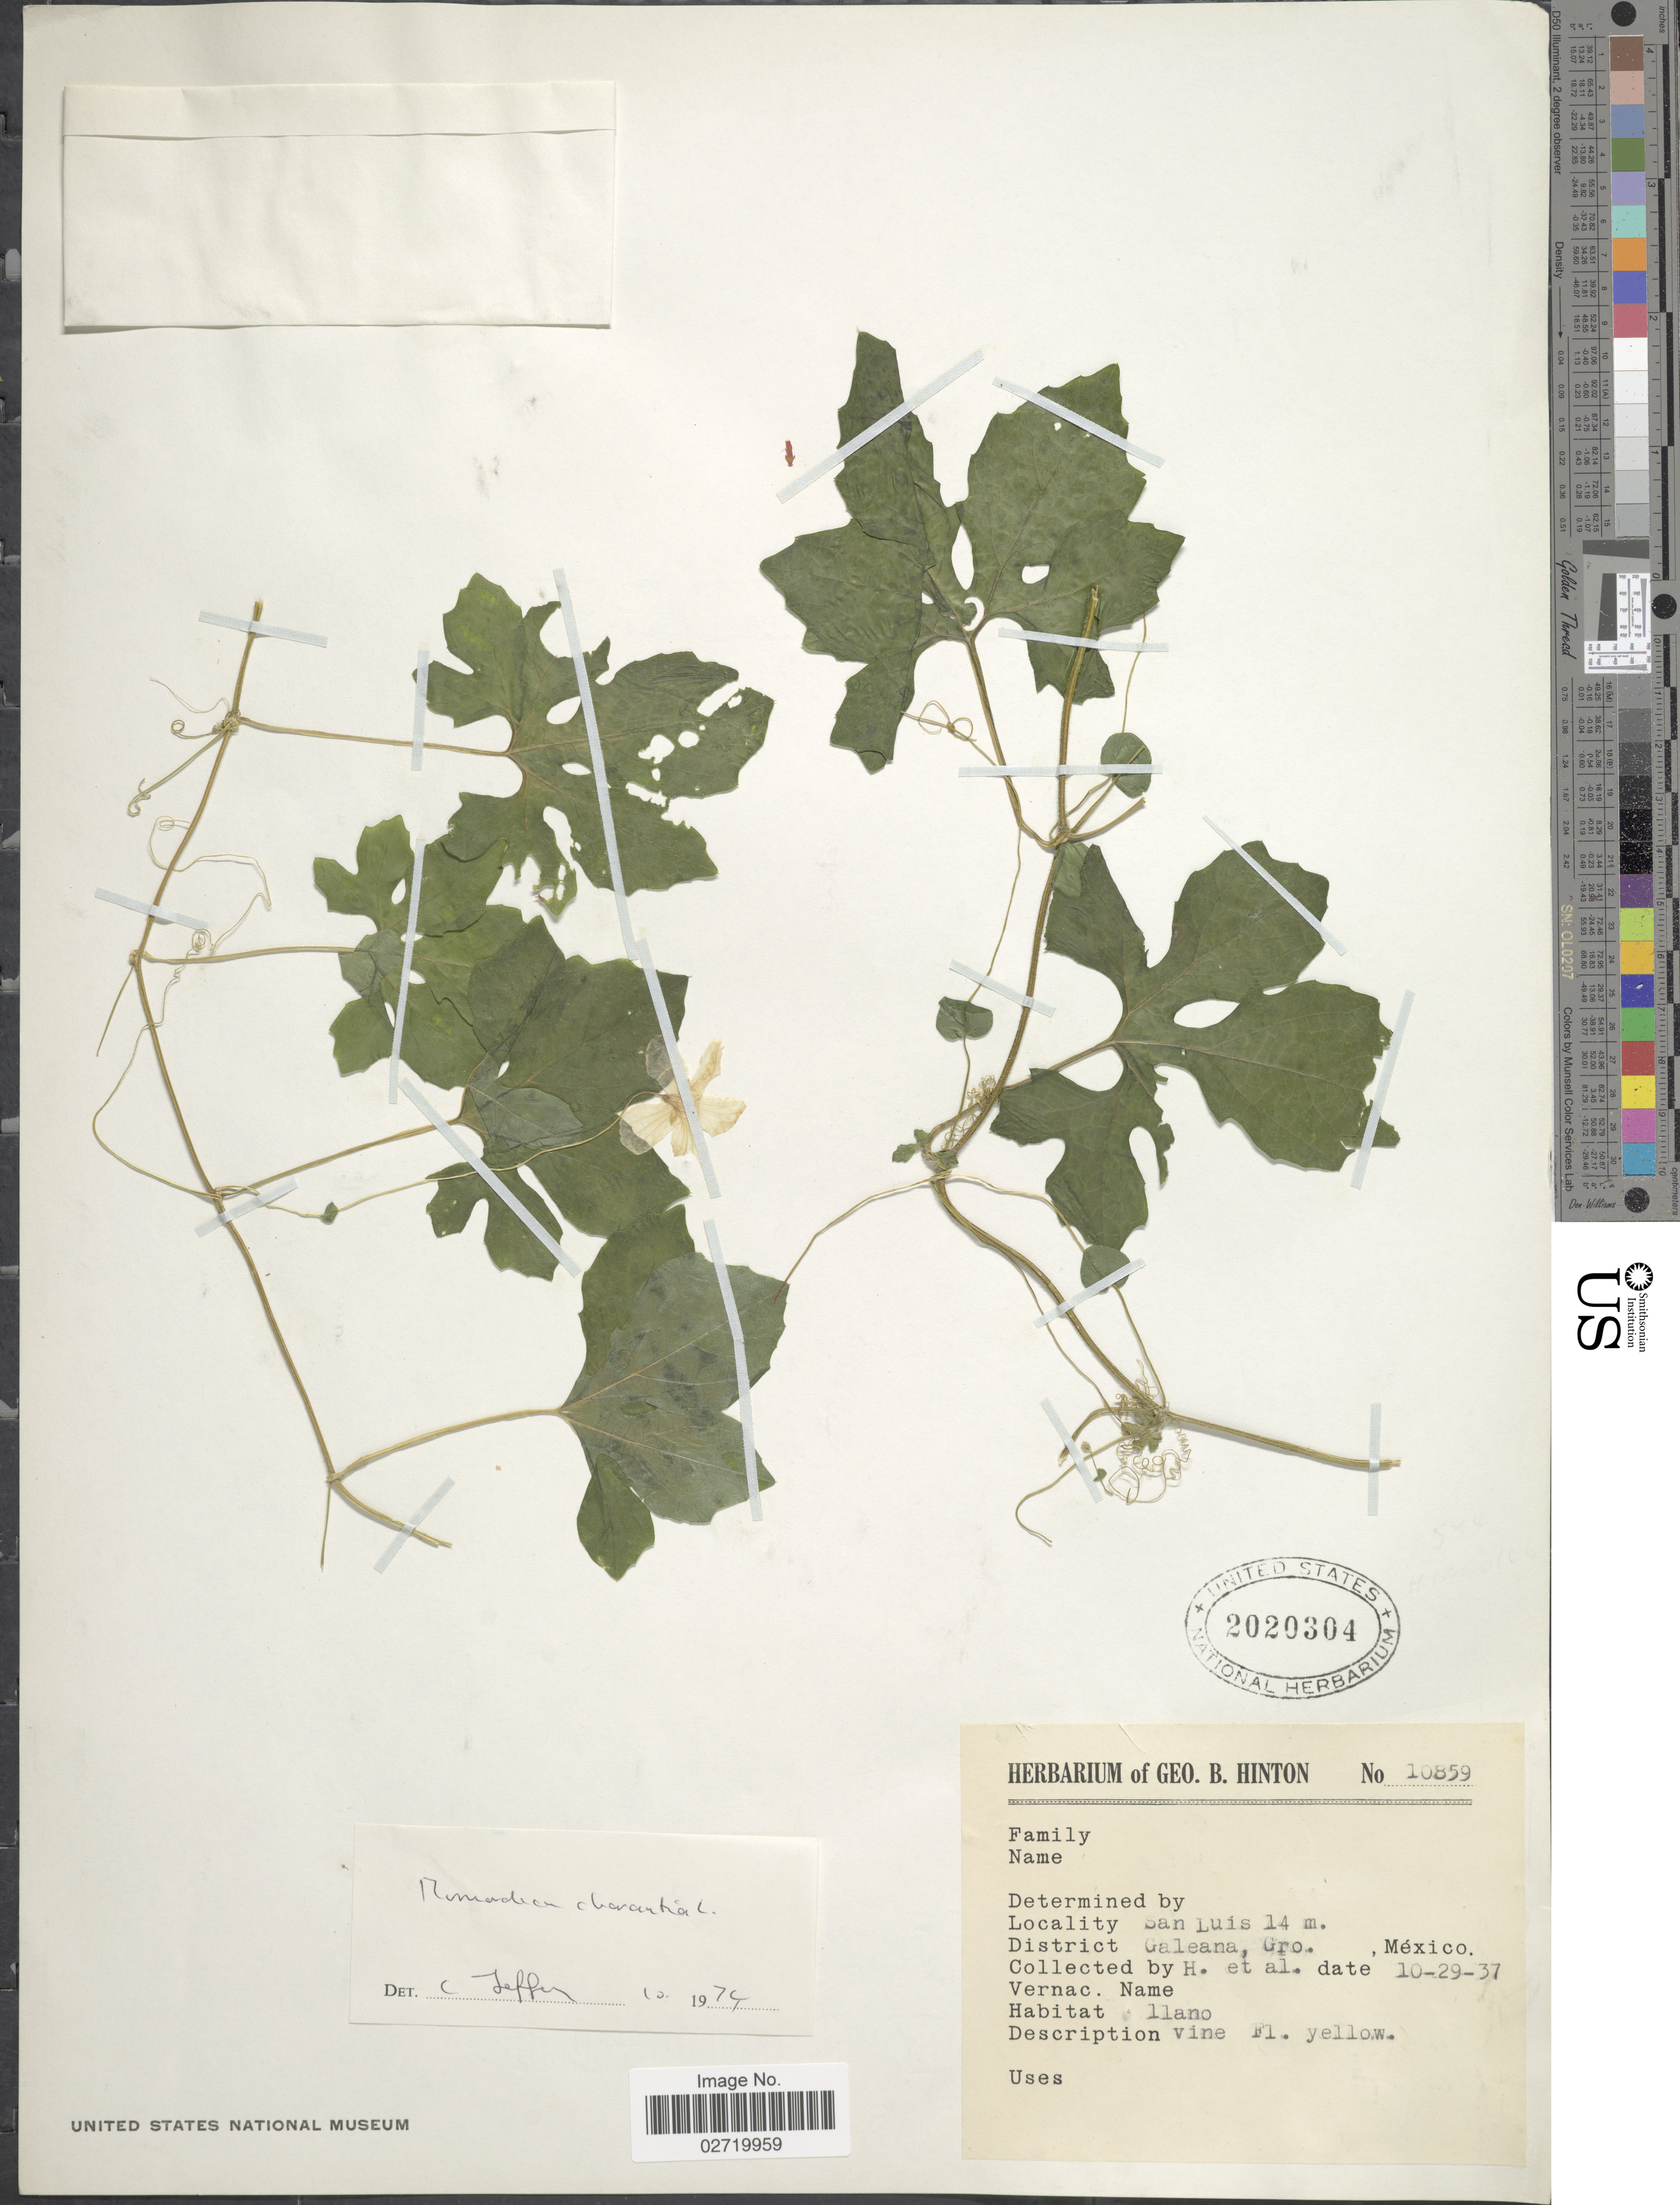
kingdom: Plantae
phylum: Tracheophyta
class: Magnoliopsida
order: Cucurbitales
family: Cucurbitaceae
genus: Momordica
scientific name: Momordica charantia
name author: L.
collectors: G. B. Hinton & et al.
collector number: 10859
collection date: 1937-10-29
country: Mexico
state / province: Guerrero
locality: San Luis. District Galeana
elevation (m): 14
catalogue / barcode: US 2020304